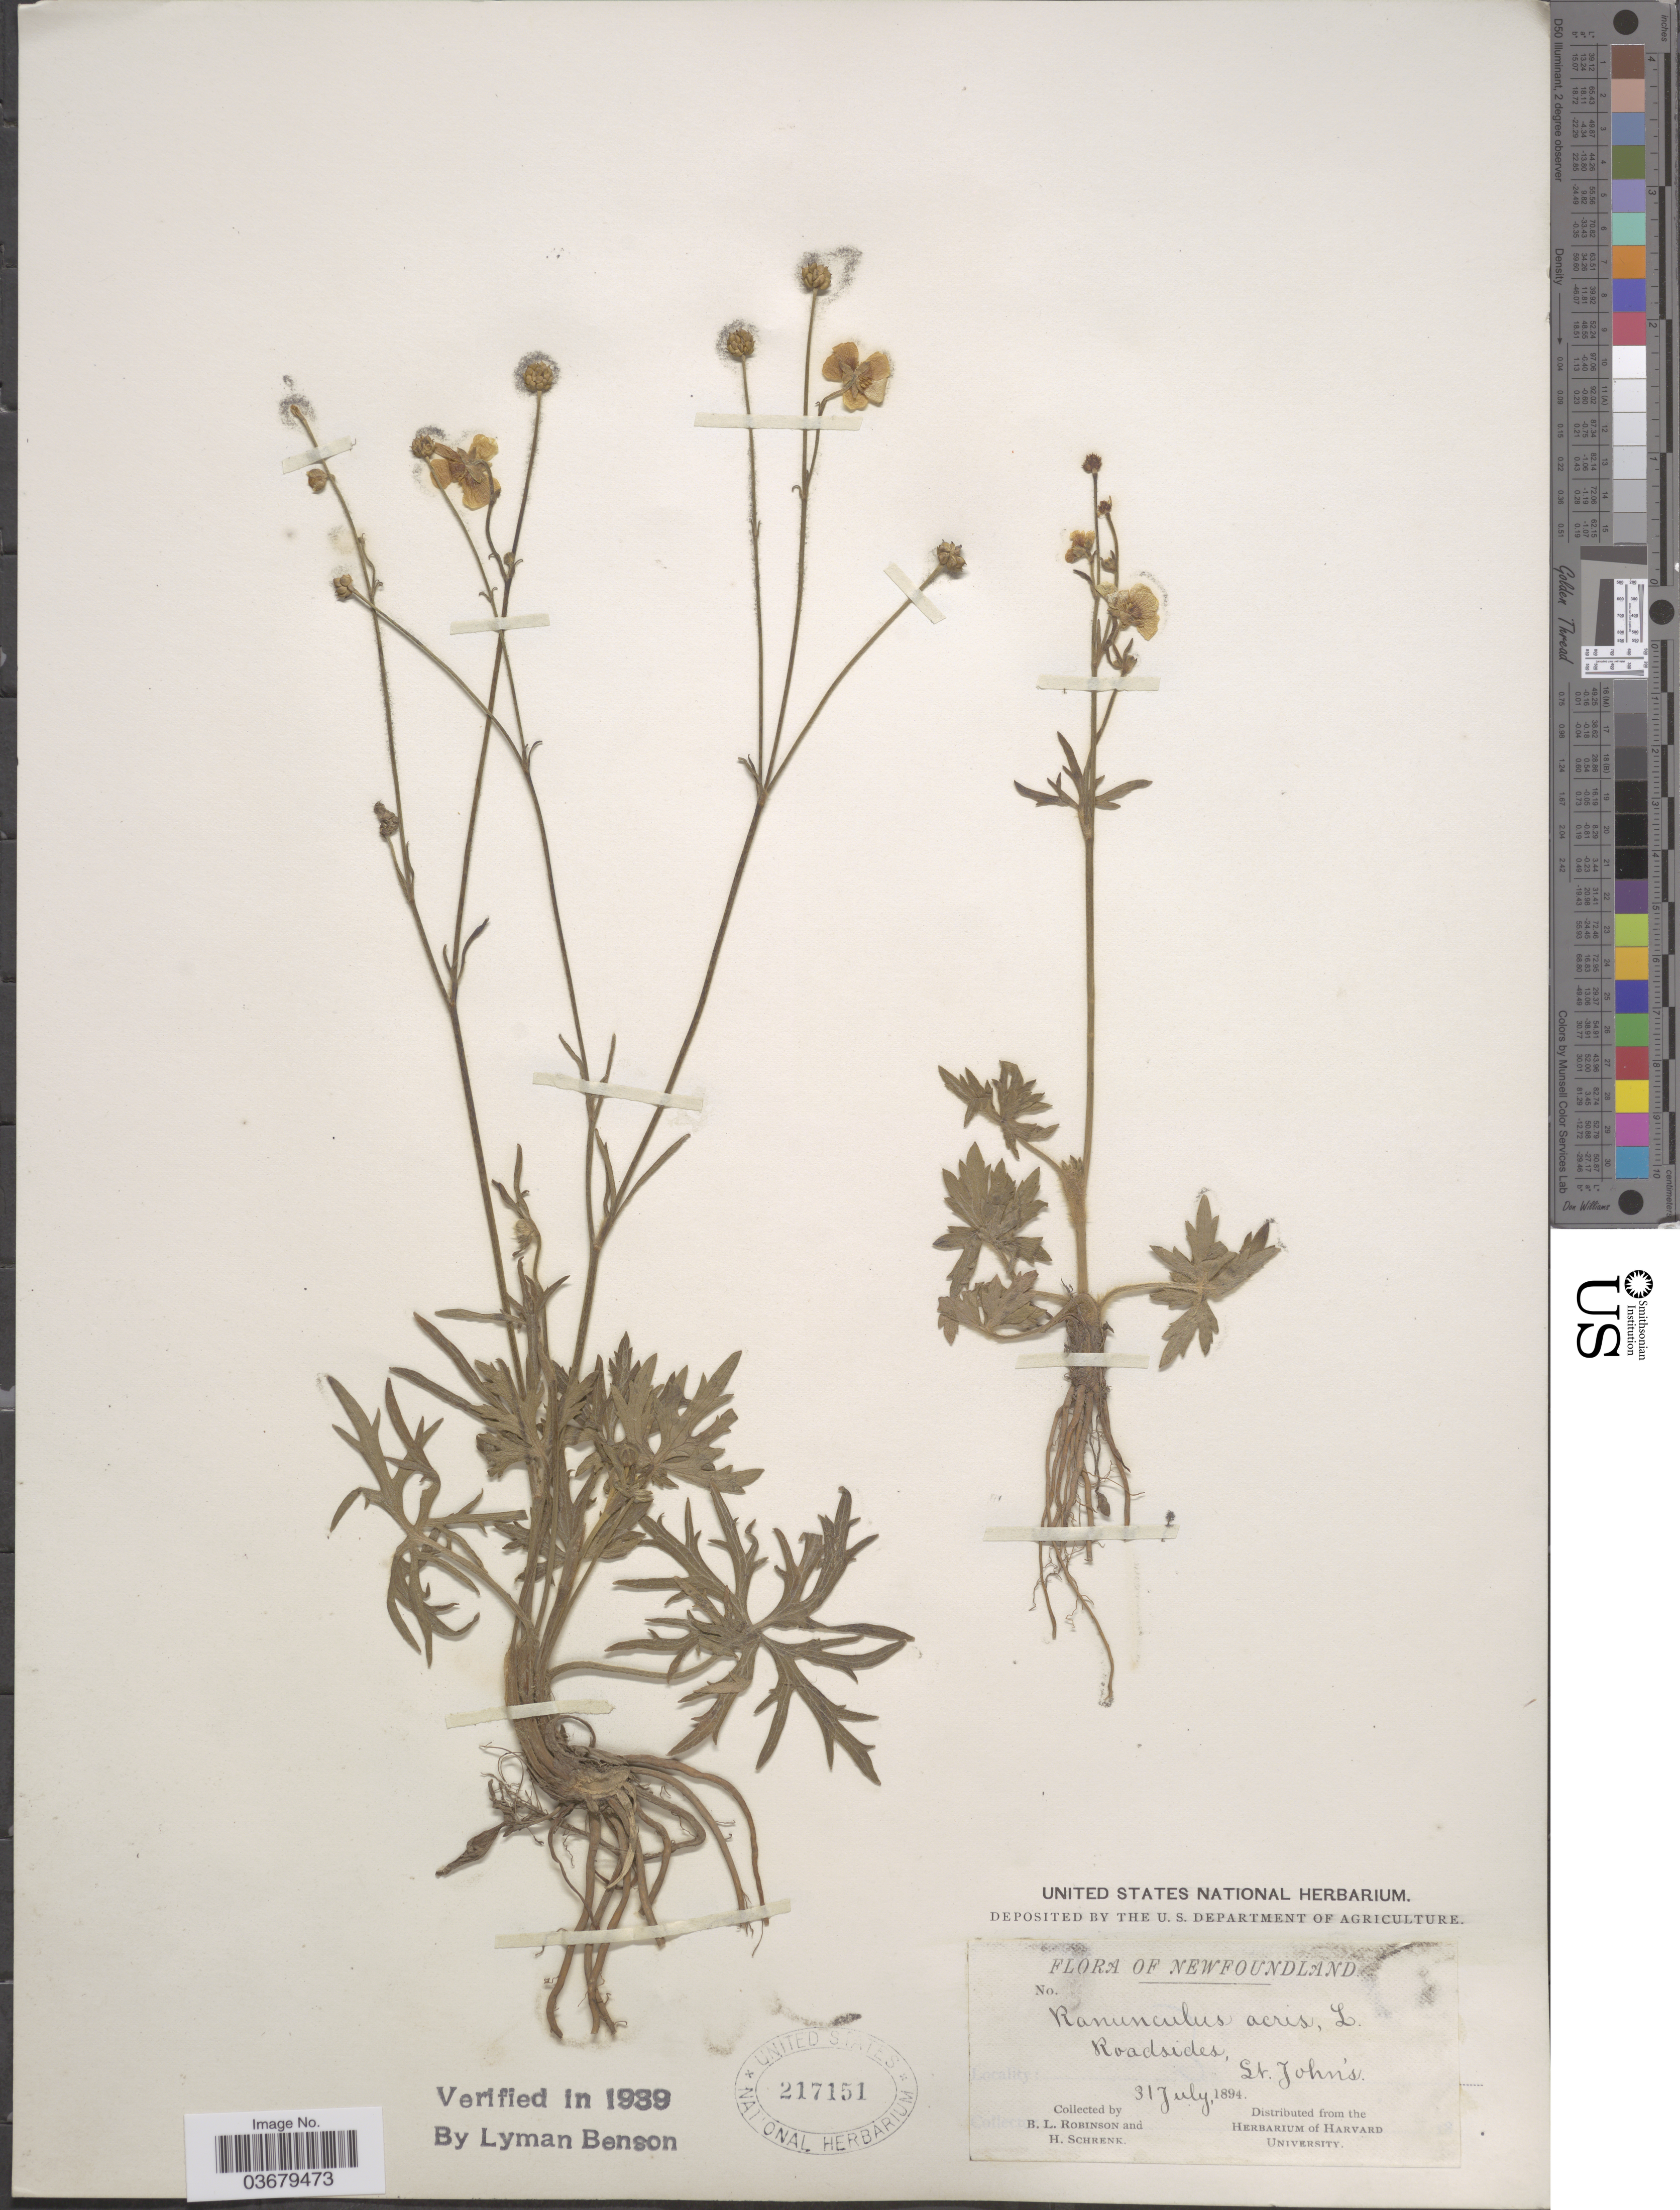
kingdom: Plantae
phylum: Tracheophyta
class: Magnoliopsida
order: Ranunculales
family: Ranunculaceae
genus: Ranunculus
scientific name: Ranunculus acris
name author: L.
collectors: B. L. Robinson & H. Schrenk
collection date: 1894-07-31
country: Canada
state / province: Newfoundland and Labrador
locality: St. John's.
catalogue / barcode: US 217151